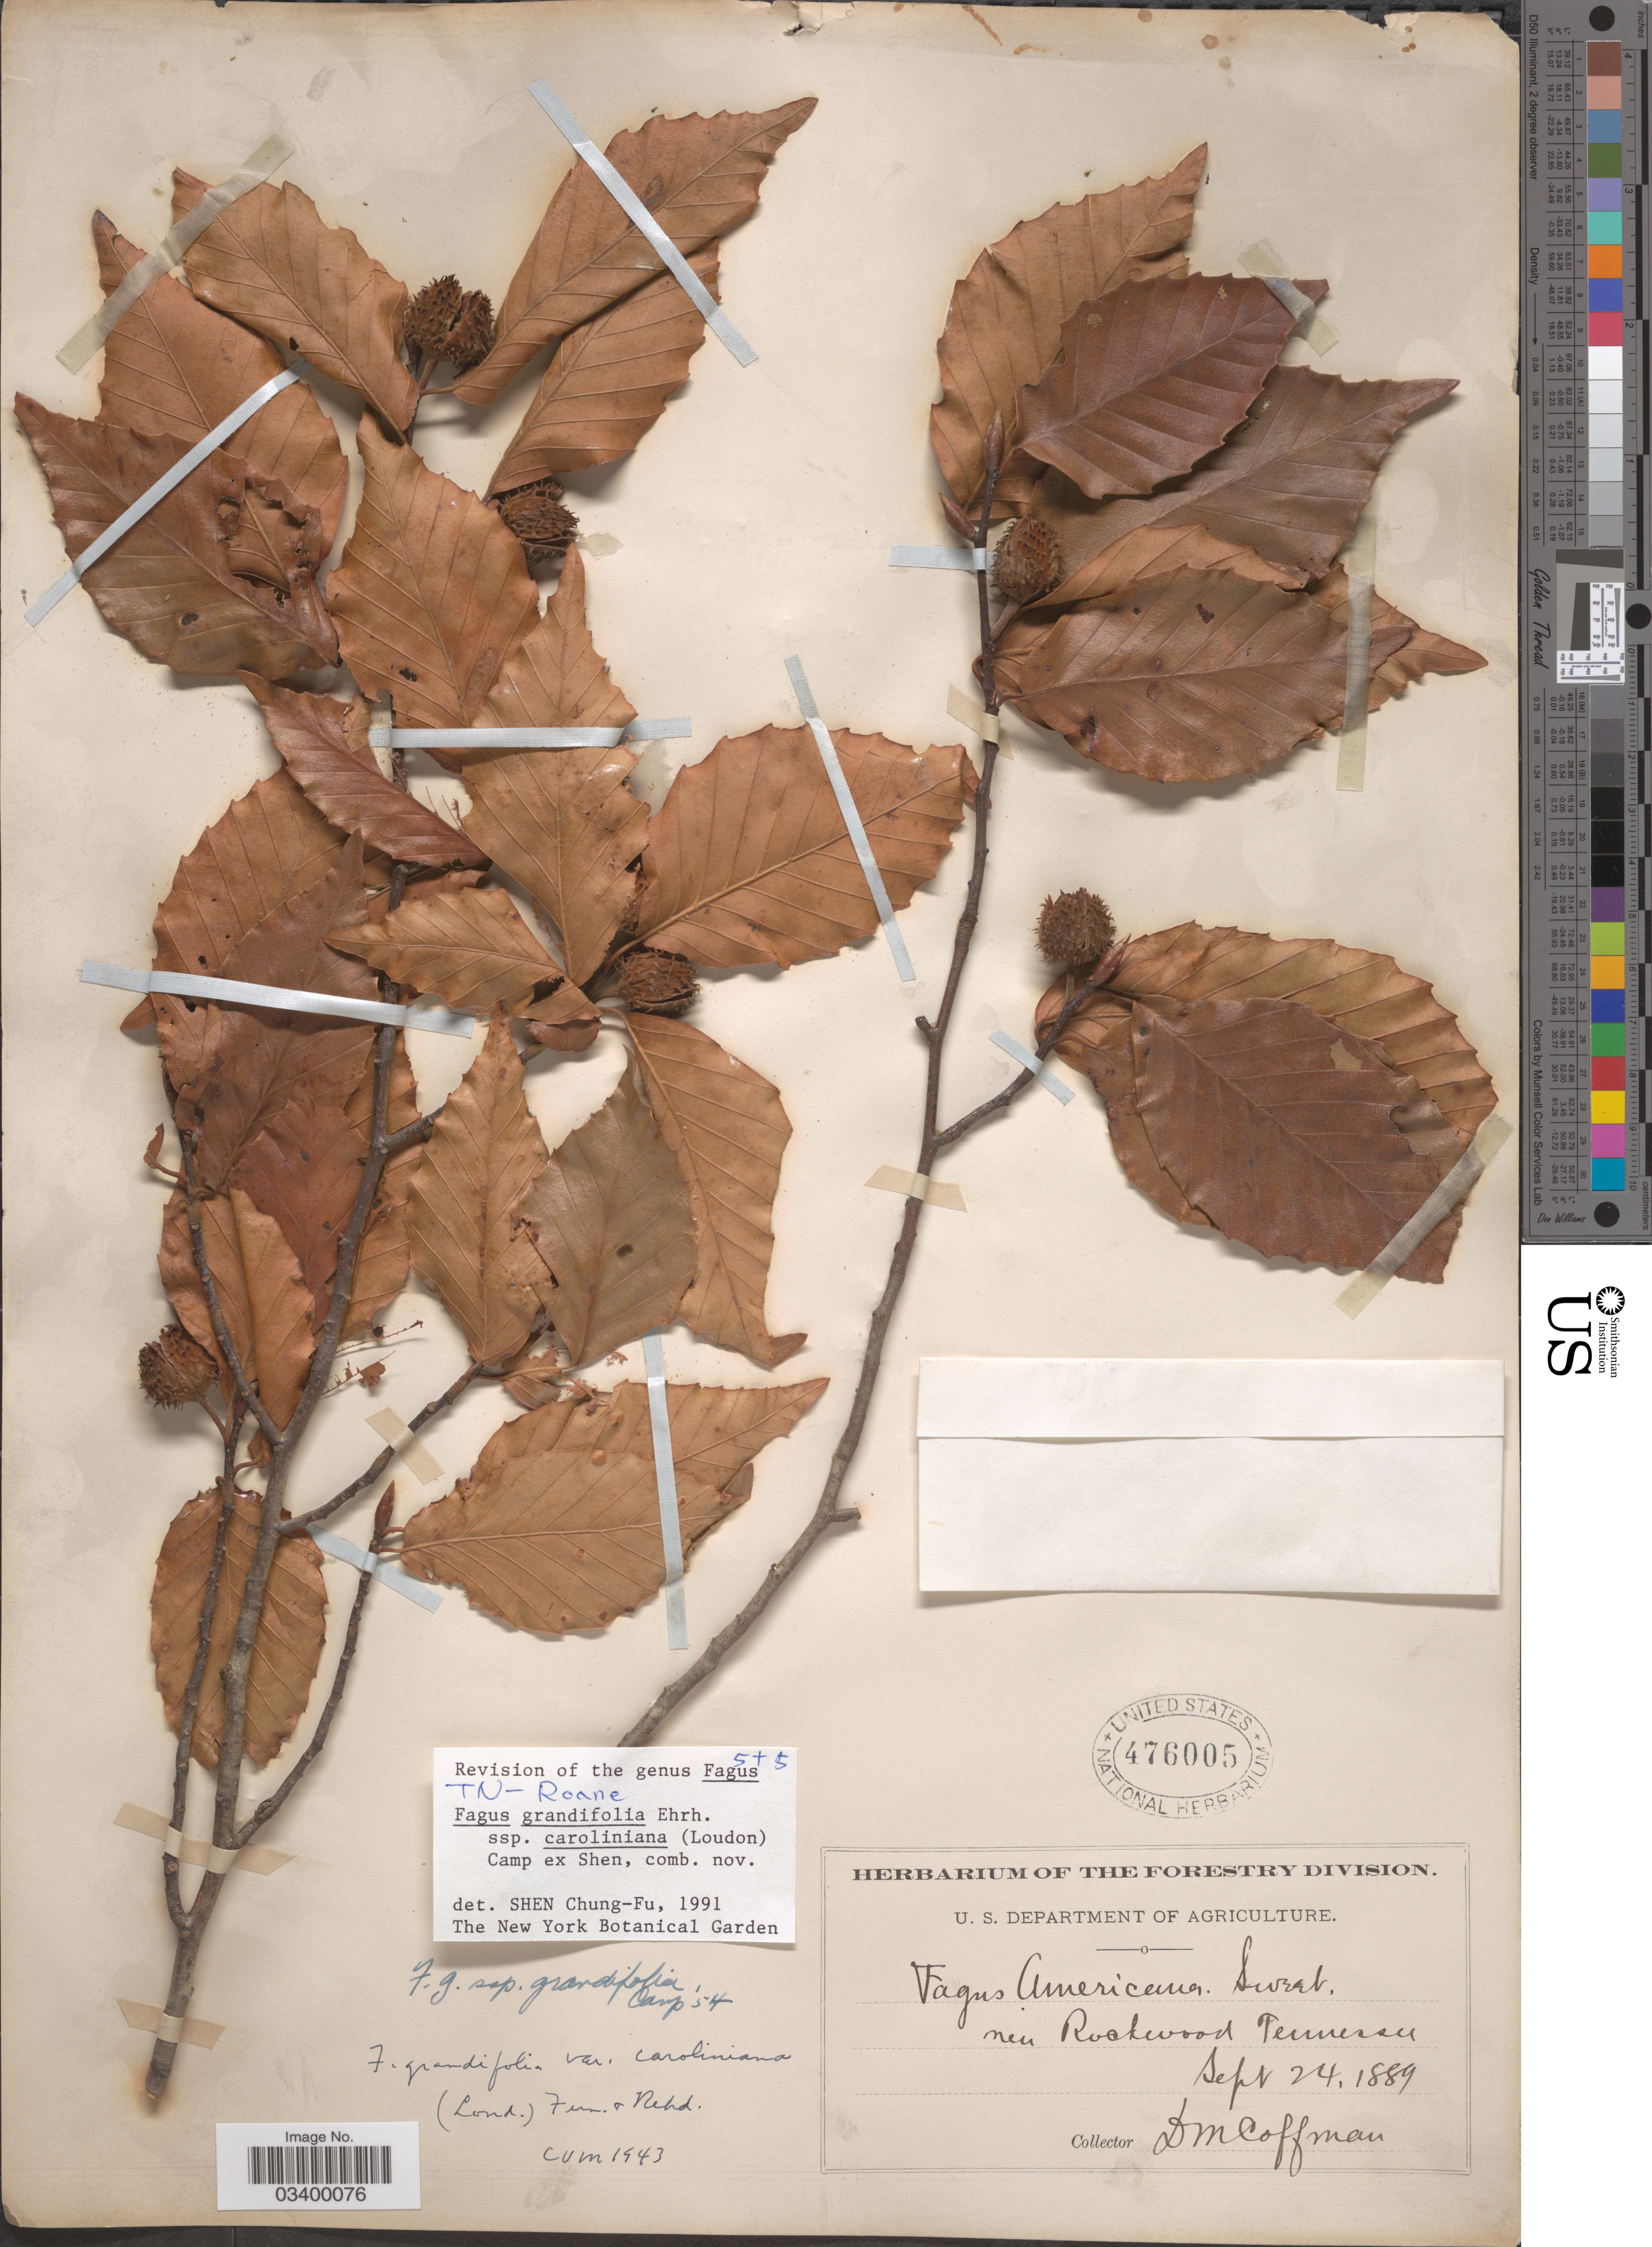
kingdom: Plantae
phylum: Tracheophyta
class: Magnoliopsida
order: Fagales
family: Fagaceae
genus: Fagus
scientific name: Fagus grandifolia subsp. caroliniana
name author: (Loudon) Fernald & Rehder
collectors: D. M. Coffman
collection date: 1889-09-24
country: United States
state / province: Tennessee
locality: Near Rockwood.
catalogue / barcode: US 476005